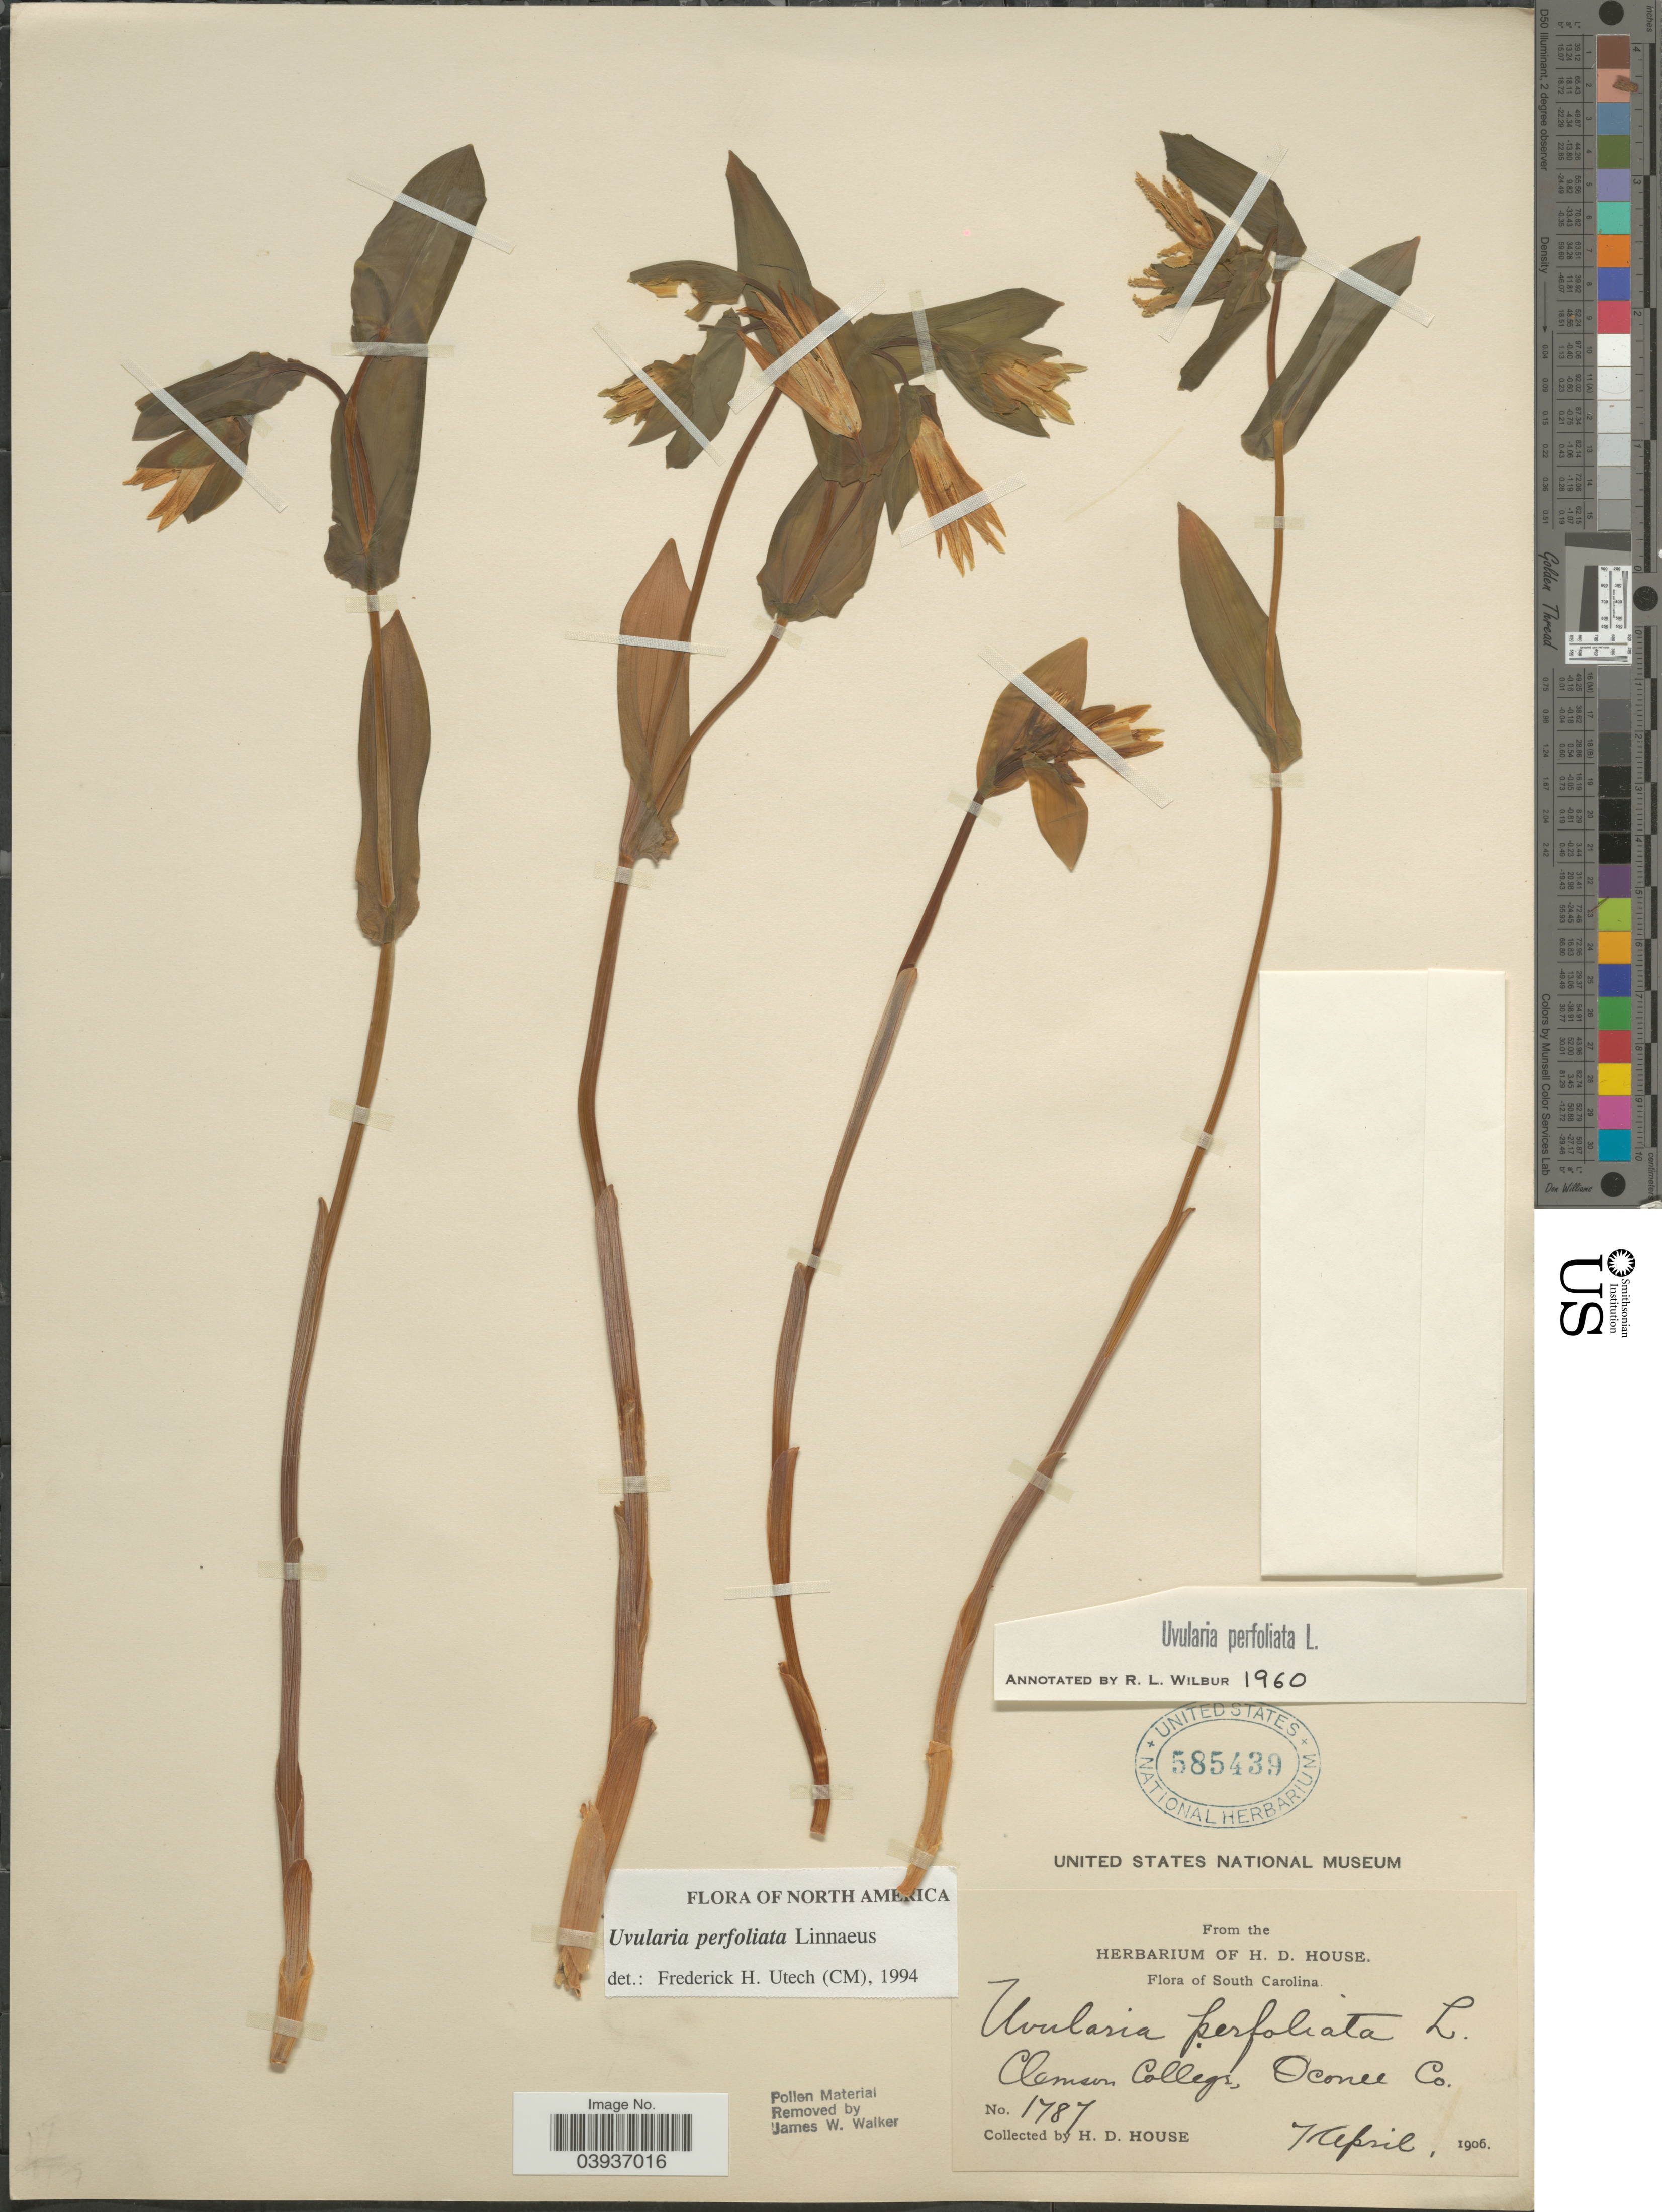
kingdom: Plantae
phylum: Tracheophyta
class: Liliopsida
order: Liliales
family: Colchicaceae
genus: Uvularia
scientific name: Uvularia perfoliata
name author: L.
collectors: H. D. House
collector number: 1787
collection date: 1906-04-07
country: United States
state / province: South Carolina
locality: Clemson College, Oconee Co.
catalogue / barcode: US 585439